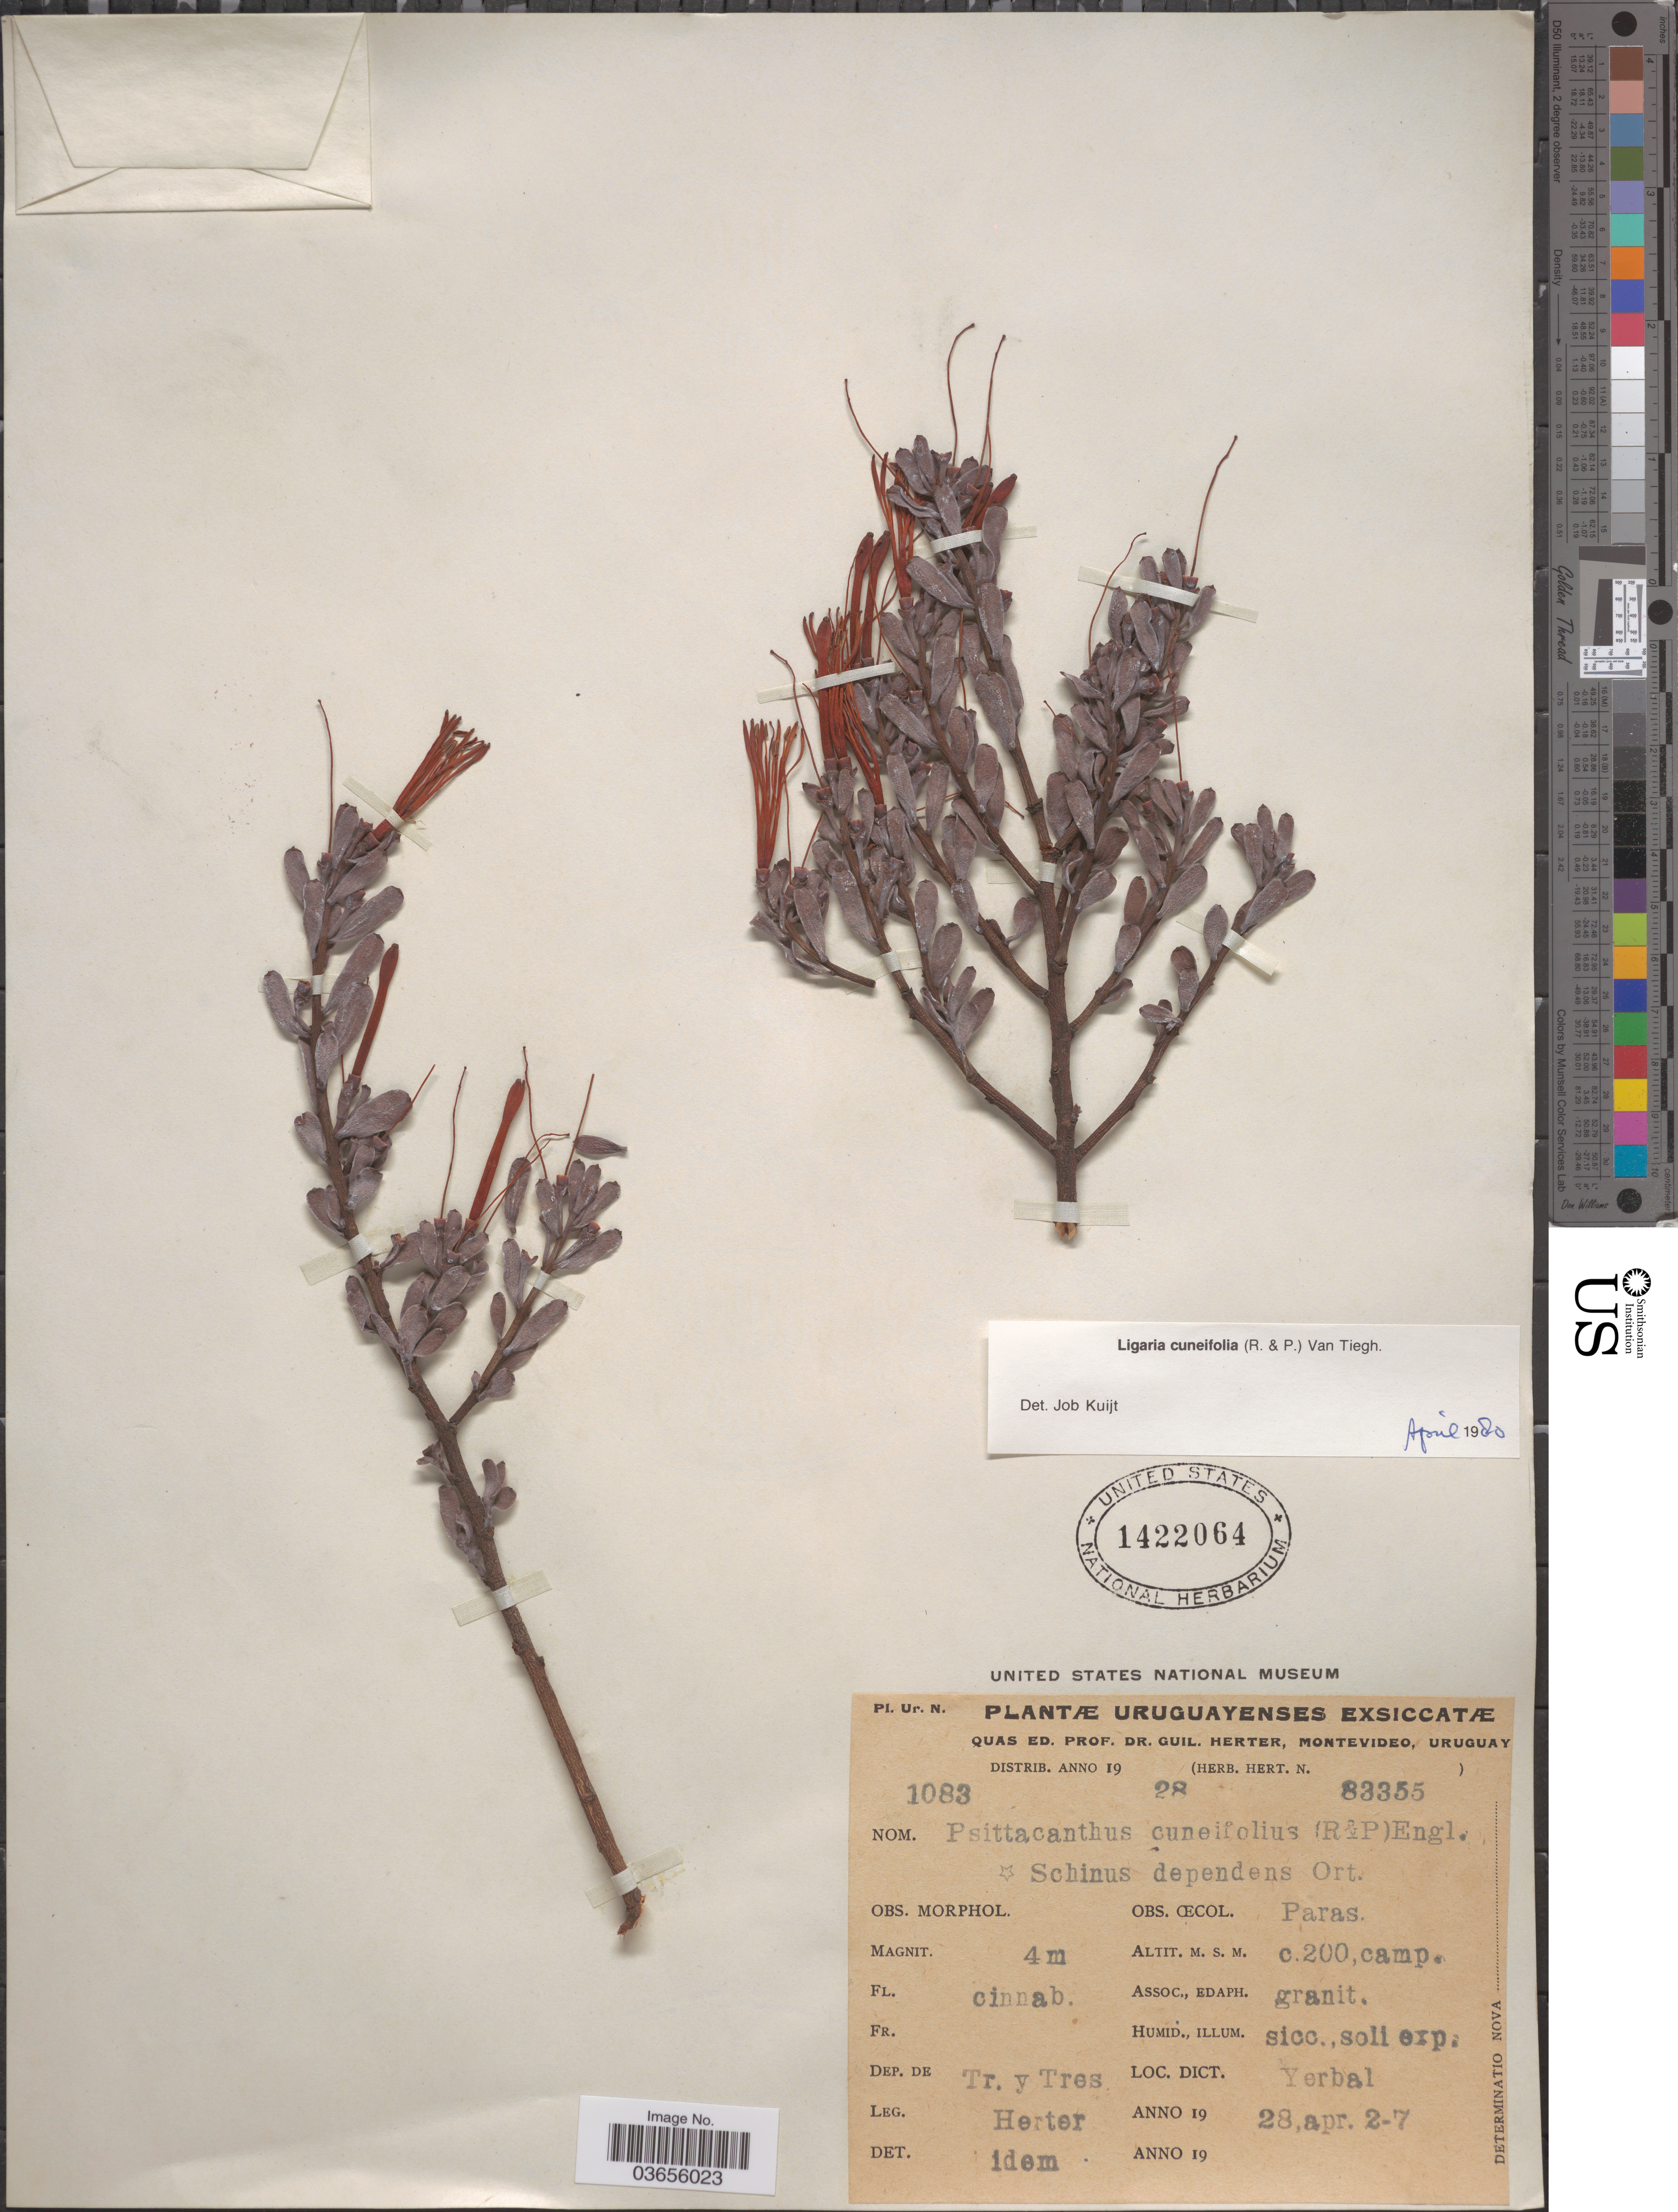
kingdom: Plantae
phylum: Tracheophyta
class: Magnoliopsida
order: Santalales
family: Loranthaceae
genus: Ligaria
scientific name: Ligaria cuneifolia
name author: (Ruiz & Pav.) Tiegh.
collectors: Herter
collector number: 1083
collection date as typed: Transcribed d/m/y: 2/4/28 to 7/4/28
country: Uruguay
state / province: Treinta y Tres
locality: Dep. de Tr. y Tres. Dict. Yerbal.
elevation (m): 200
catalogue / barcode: US 1422064